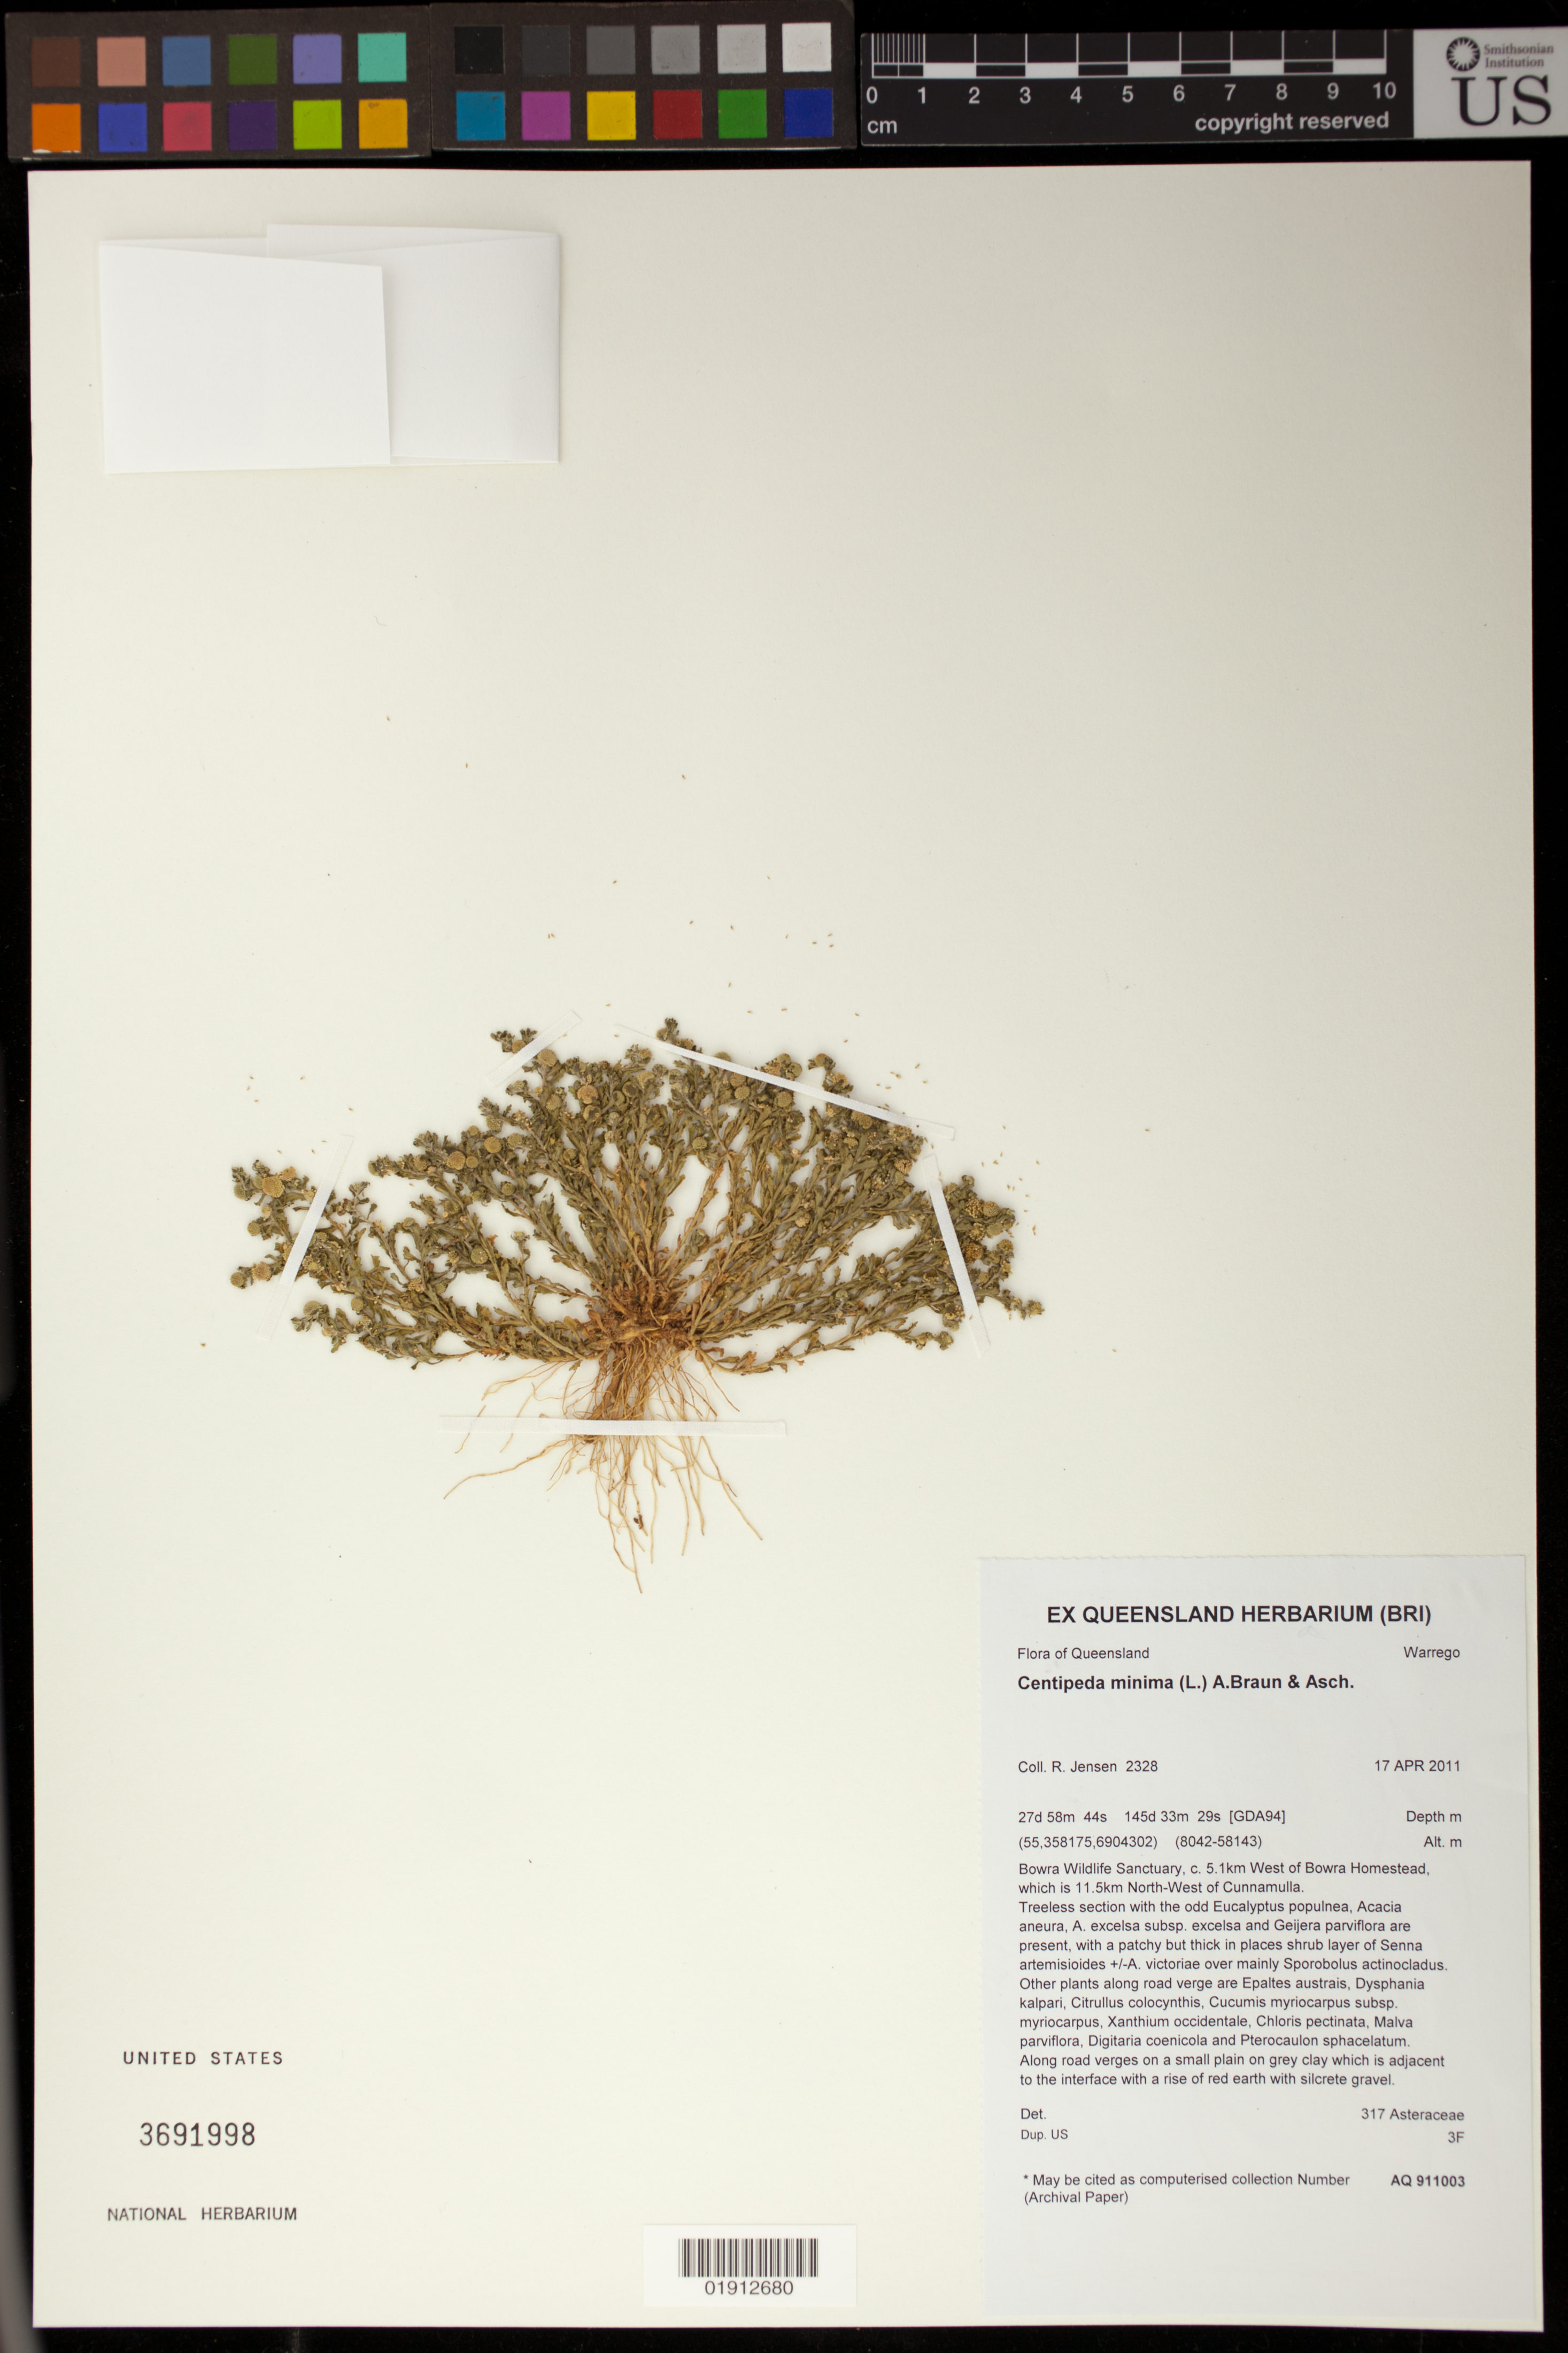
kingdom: Plantae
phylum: Tracheophyta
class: Magnoliopsida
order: Asterales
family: Asteraceae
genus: Centipeda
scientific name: Centipeda minima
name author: (L.) A. Braun & Asch.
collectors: R. Jensen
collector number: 2328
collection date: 2011-04-17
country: Australia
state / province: Queensland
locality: Warrego, Bowra Wildlife Sanctuary, c. 5.1 km West of Bowra Homestead, which is 11.5 km North-West of Cunnamulla.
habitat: Along road verges on a small plain on grey clay which is adjacent to the interface with a rise of red earth with silcrete gravel.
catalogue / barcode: US 3691998